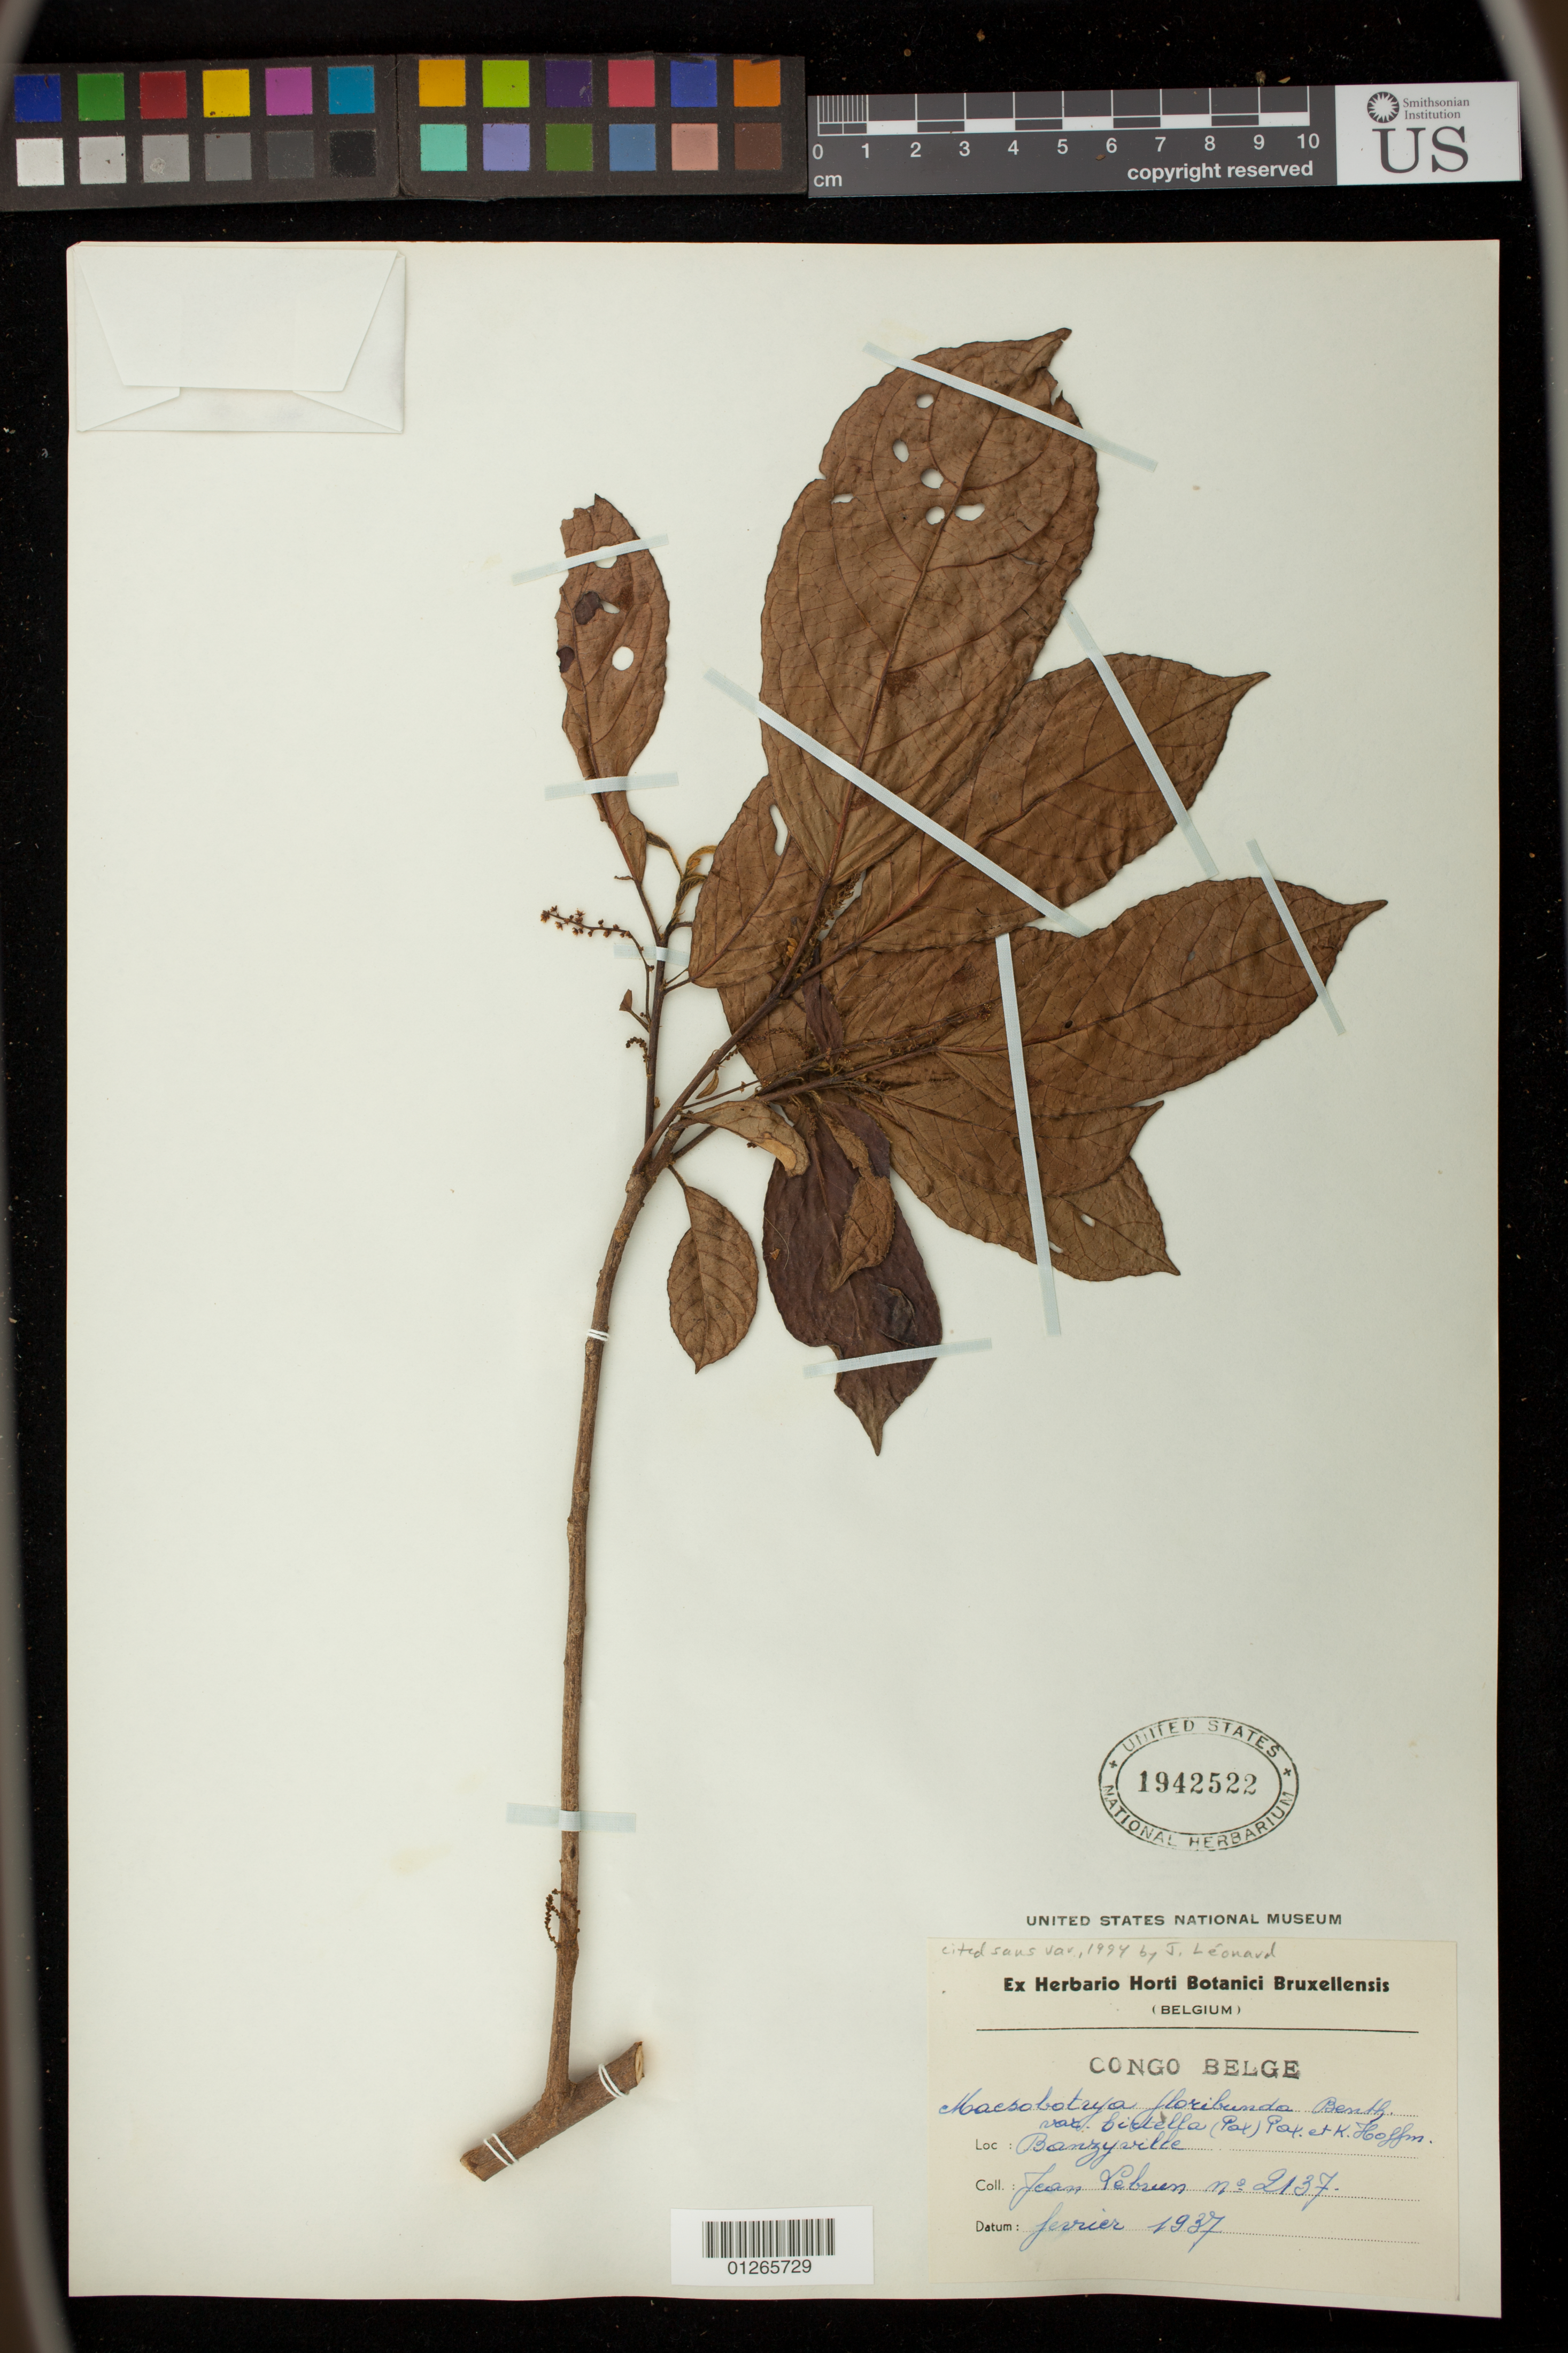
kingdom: Plantae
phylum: Tracheophyta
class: Magnoliopsida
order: Malpighiales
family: Phyllanthaceae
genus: Maesobotrya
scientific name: Maesobotrya floribunda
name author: Benth.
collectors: J. A. Lebrun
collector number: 2137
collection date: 1937-02-01/1937-02-28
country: Congo, Democratic Republic of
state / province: Équateur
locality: Banzyville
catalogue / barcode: US 1942522